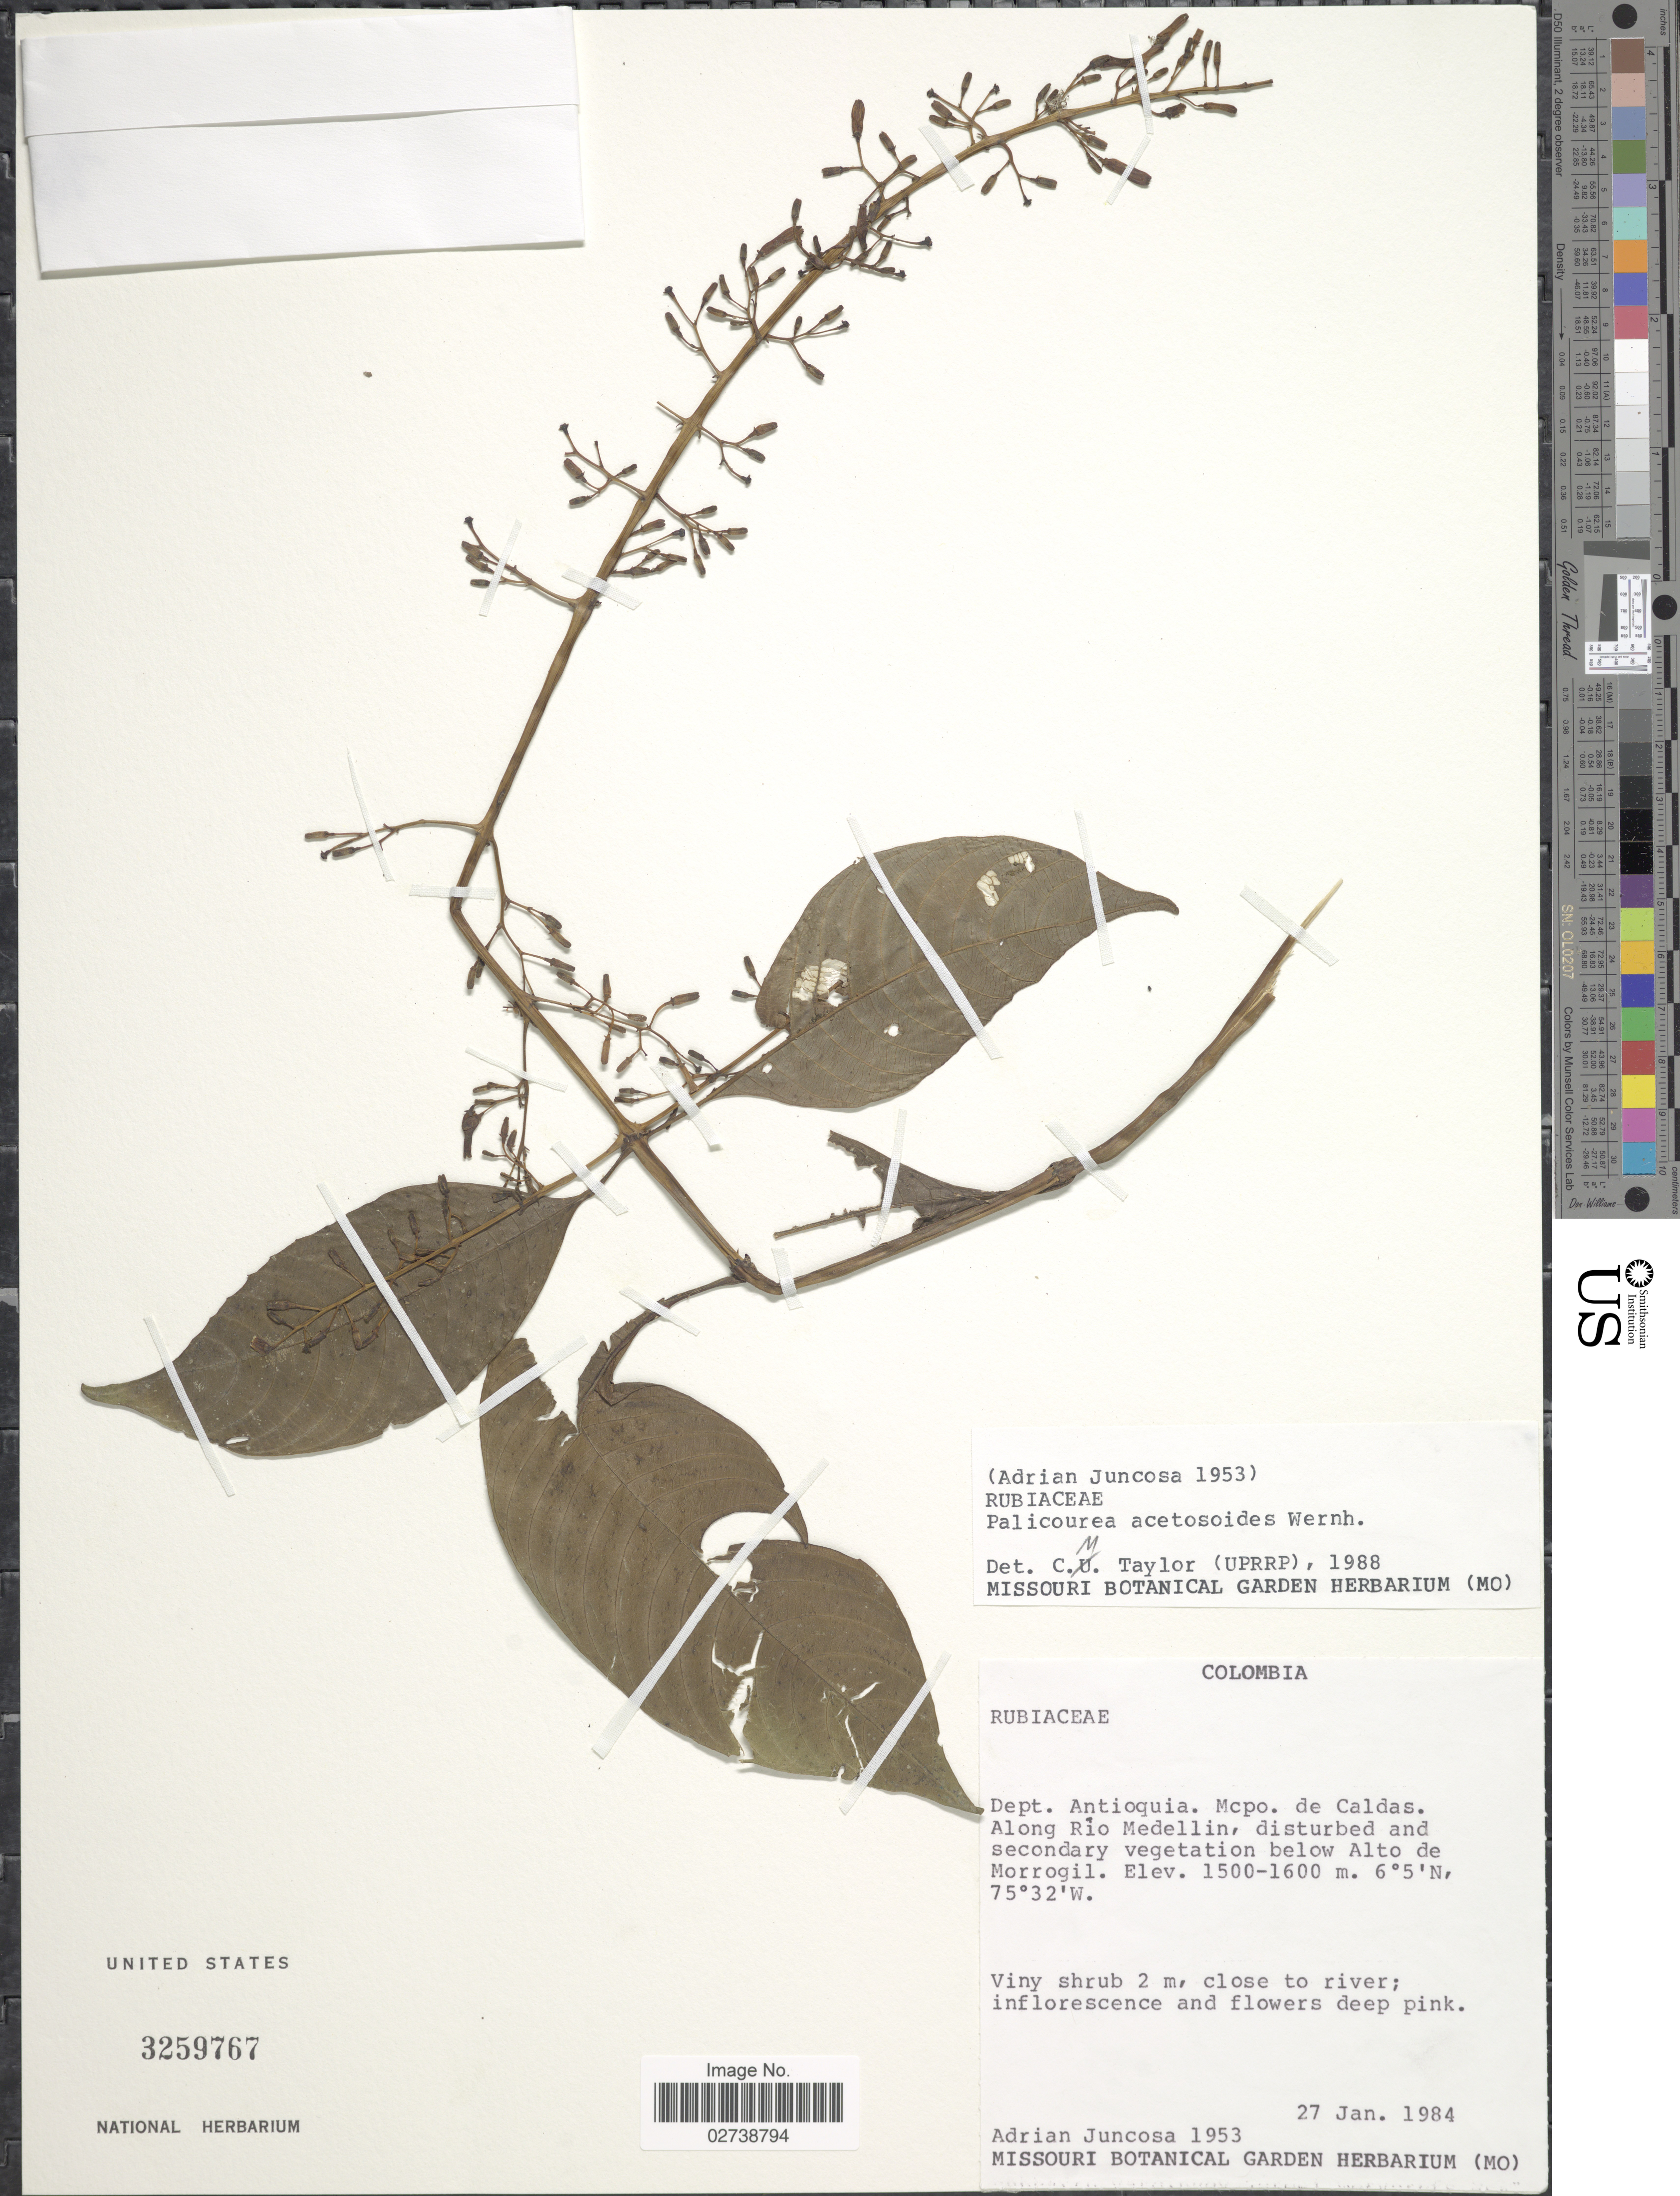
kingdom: Plantae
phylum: Tracheophyta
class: Magnoliopsida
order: Gentianales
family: Rubiaceae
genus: Palicourea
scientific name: Palicourea acetosoides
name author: Wernham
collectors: A. Juncosa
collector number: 1953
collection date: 1984-01-27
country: Colombia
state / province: Antioquia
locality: Depto. Antioquia. Mcpo. de Caldas. Along Rio Medellin, disturbed and secondary vegetation below Alto de Morrogil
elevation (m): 1500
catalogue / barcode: US 3259767